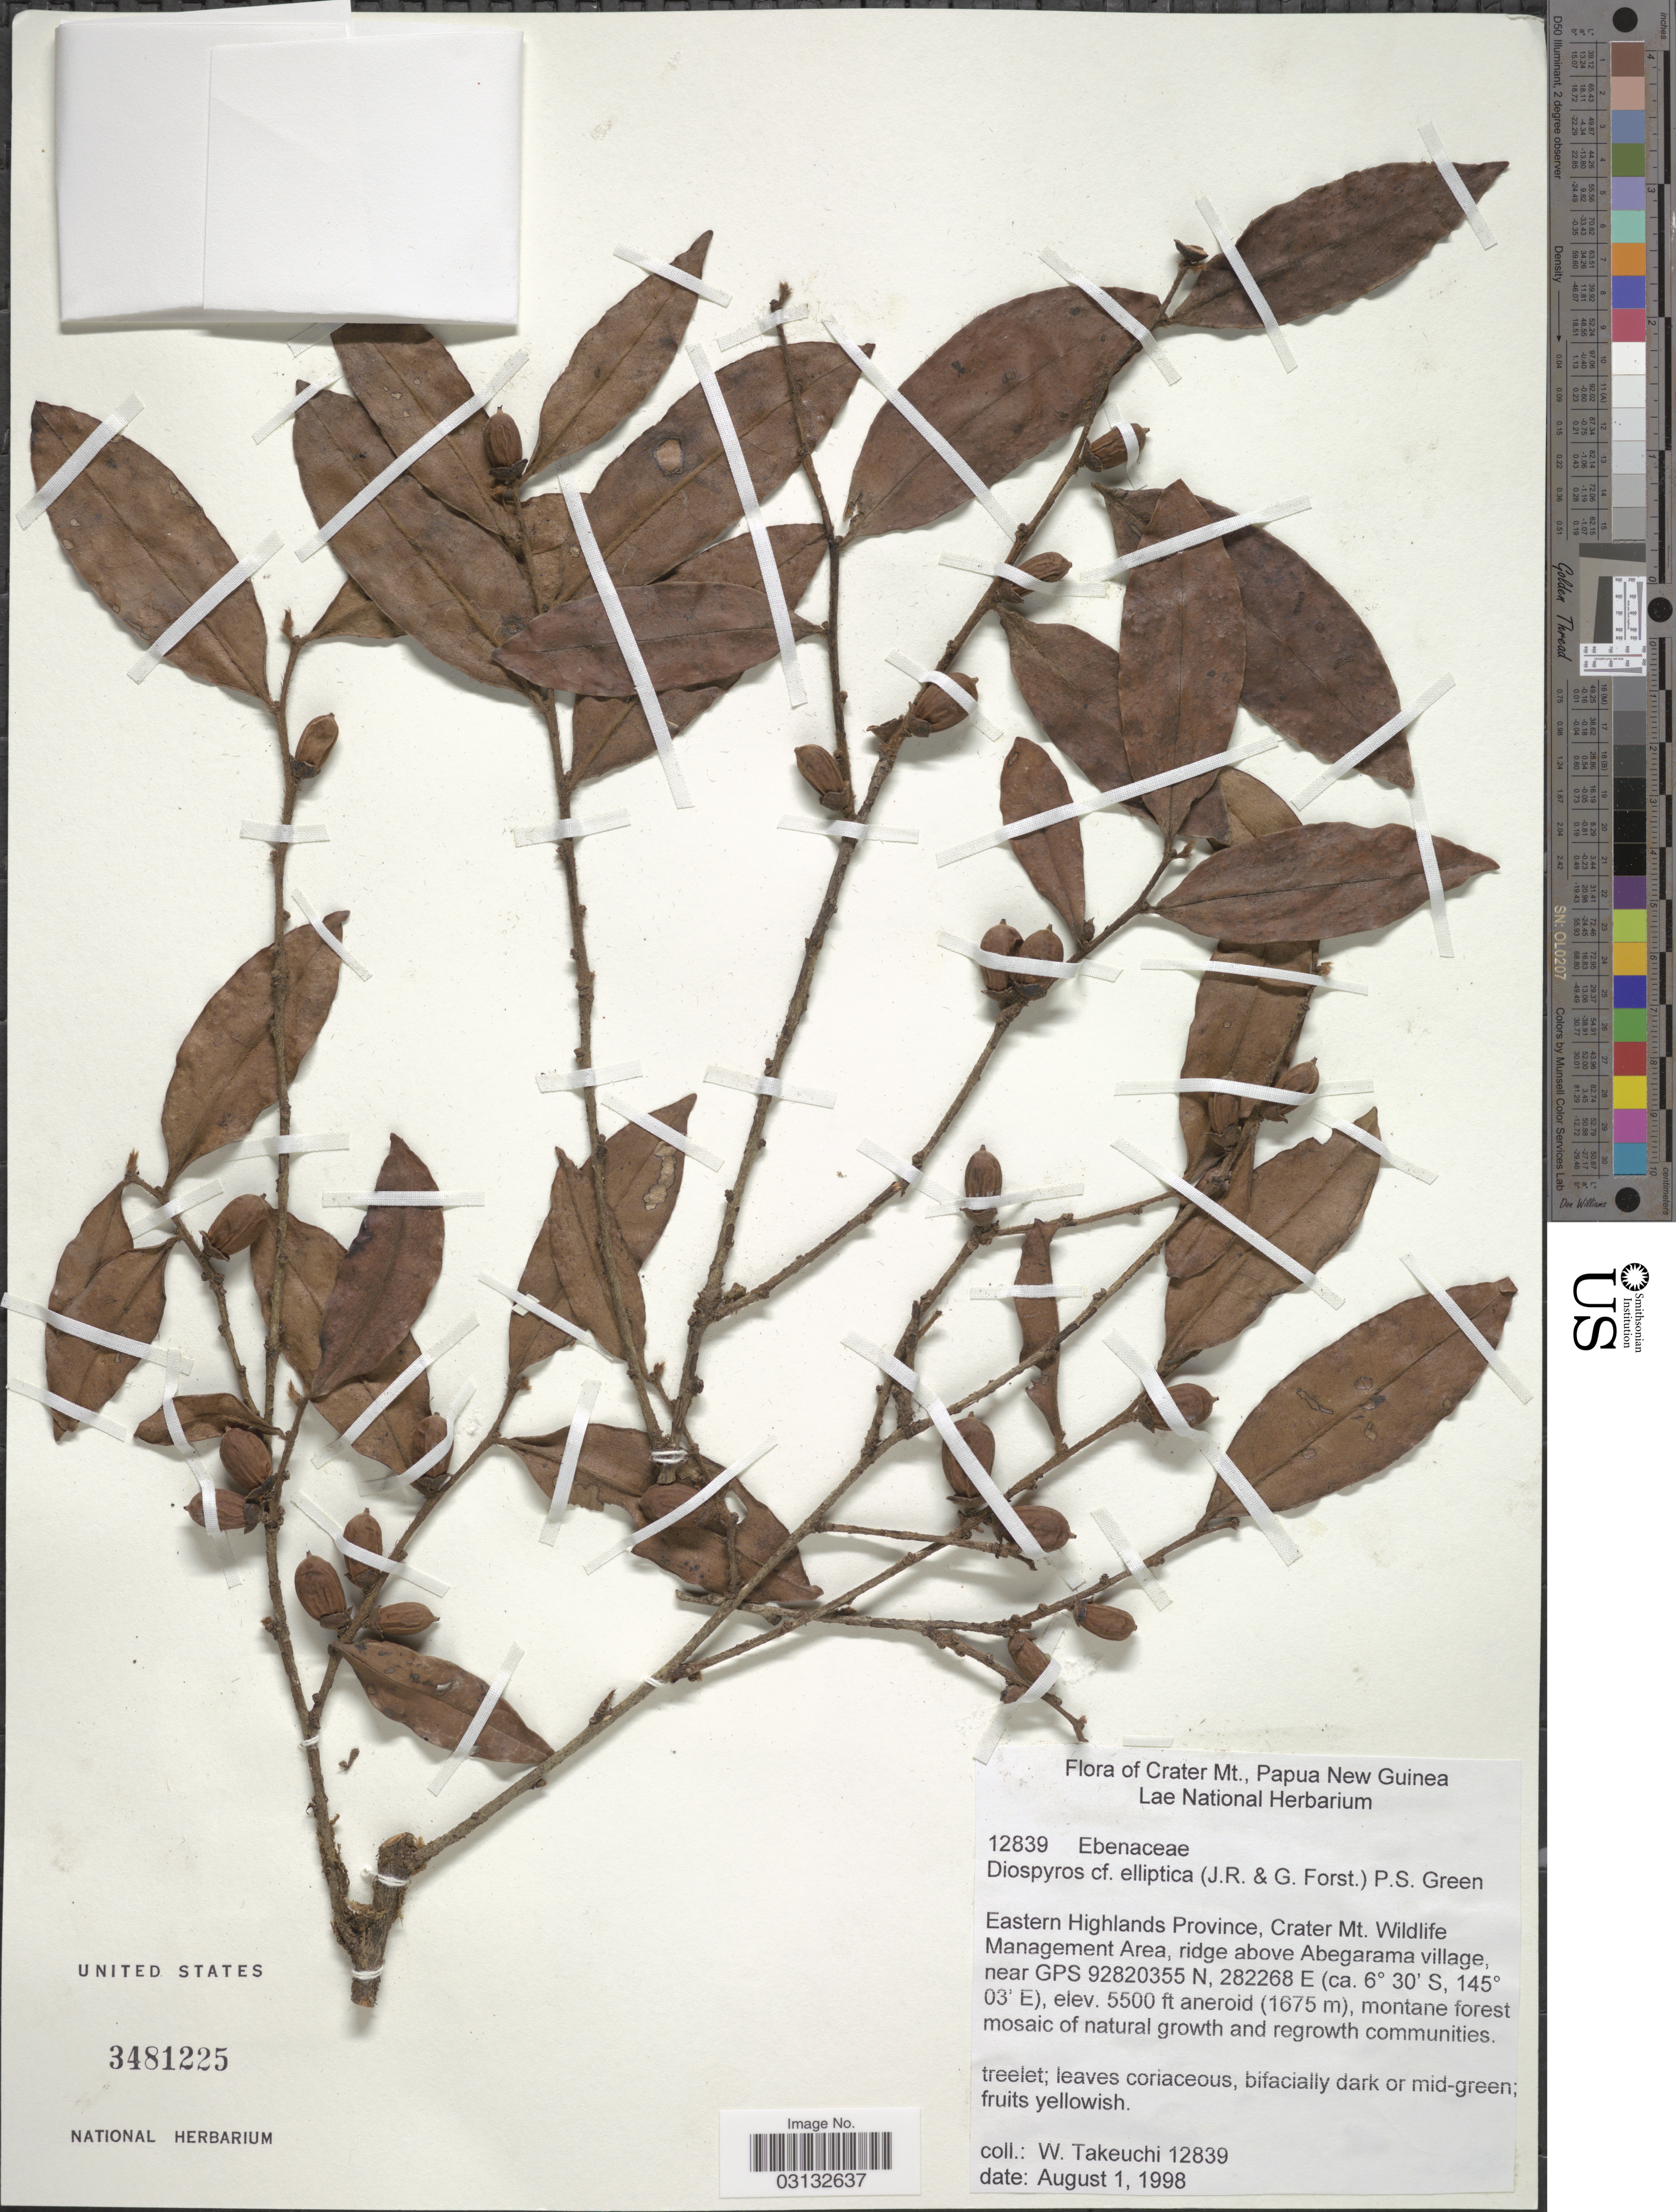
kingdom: Plantae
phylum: Tracheophyta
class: Magnoliopsida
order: Ericales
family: Ebenaceae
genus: Diospyros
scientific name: Diospyros elliptica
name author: P.S. Green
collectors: W. Takeuchi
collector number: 12839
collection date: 1998-08-01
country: Papua New Guinea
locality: Crater Mt. Eastern Highlands Province, Crater Mt. Wildlife Management Area, ridge above Abegarama village, near GPS 92820355 N, 282268 E.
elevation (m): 1676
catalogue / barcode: US 3481225